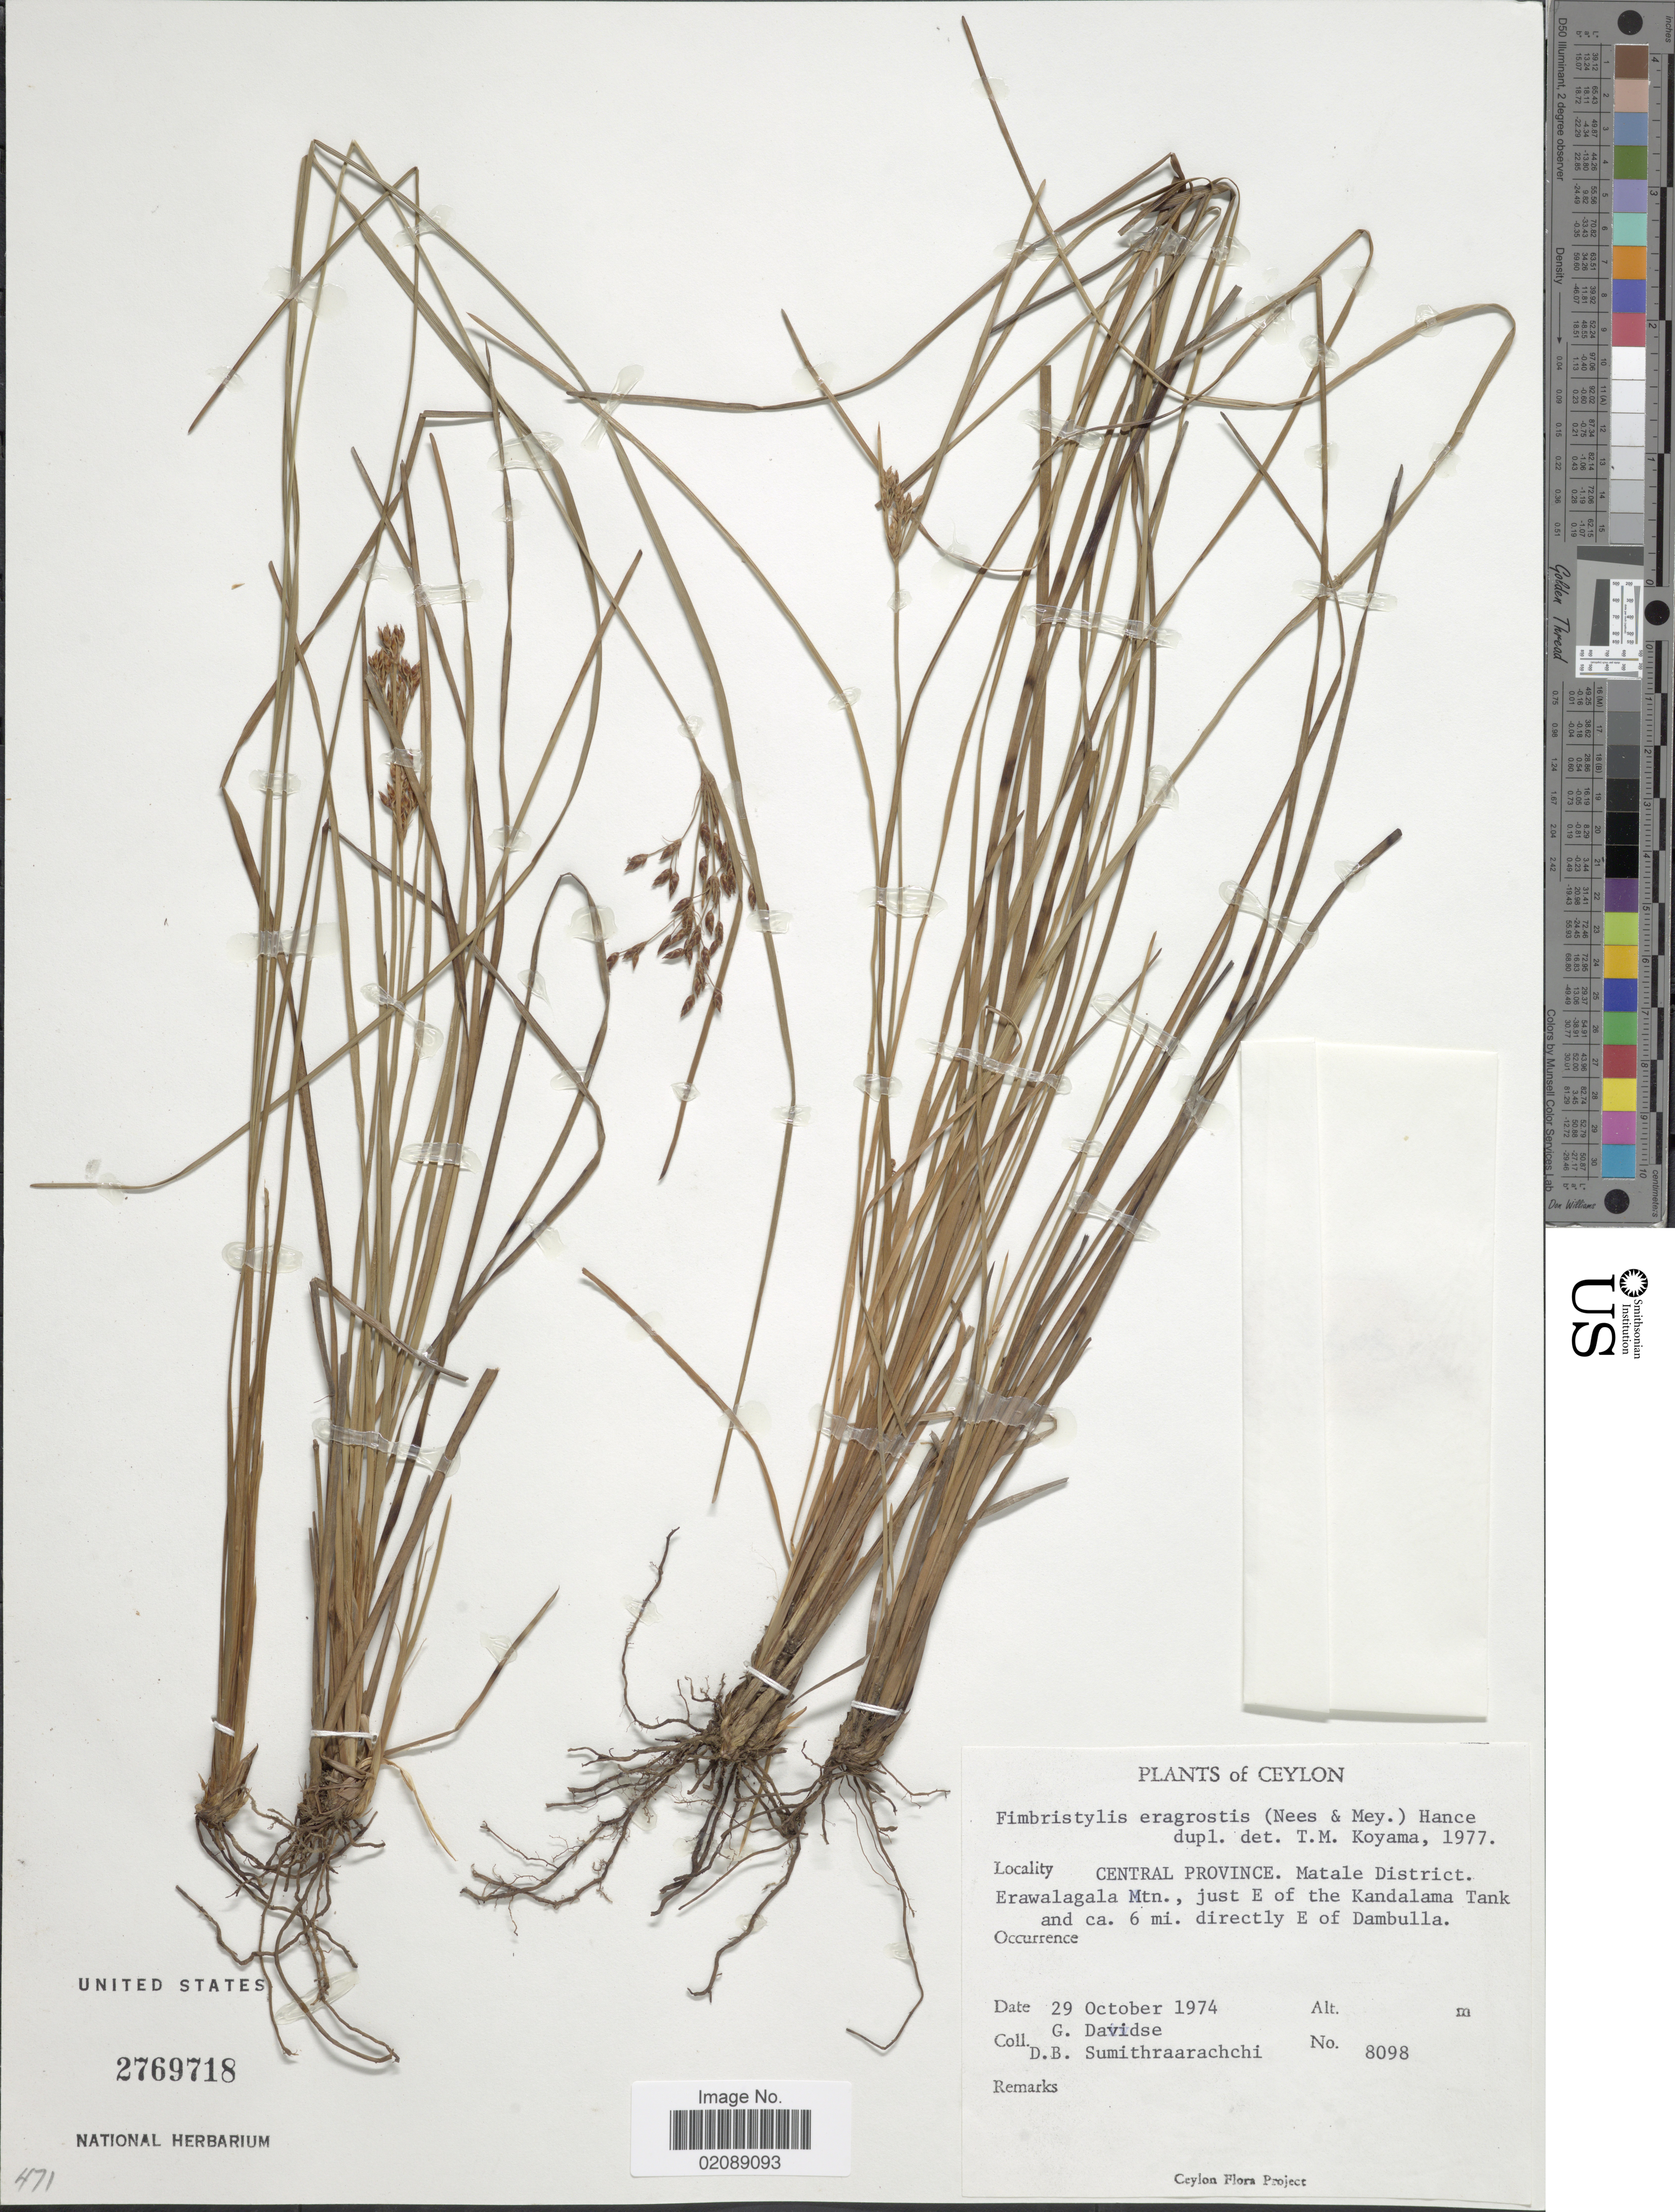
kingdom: Plantae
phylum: Tracheophyta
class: Liliopsida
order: Poales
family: Cyperaceae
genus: Fimbristylis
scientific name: Fimbristylis eragrostis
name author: (Nees) Hance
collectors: G. Davidse & D. B. Sumithraarachchi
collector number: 8098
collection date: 1974-10-29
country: Sri Lanka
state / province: Central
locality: Ceylon, Matale District. Erawalagala Mtn., just E of the Kandalama Tank and ca. 6 mi directly E of Dambulla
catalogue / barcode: US 2769718